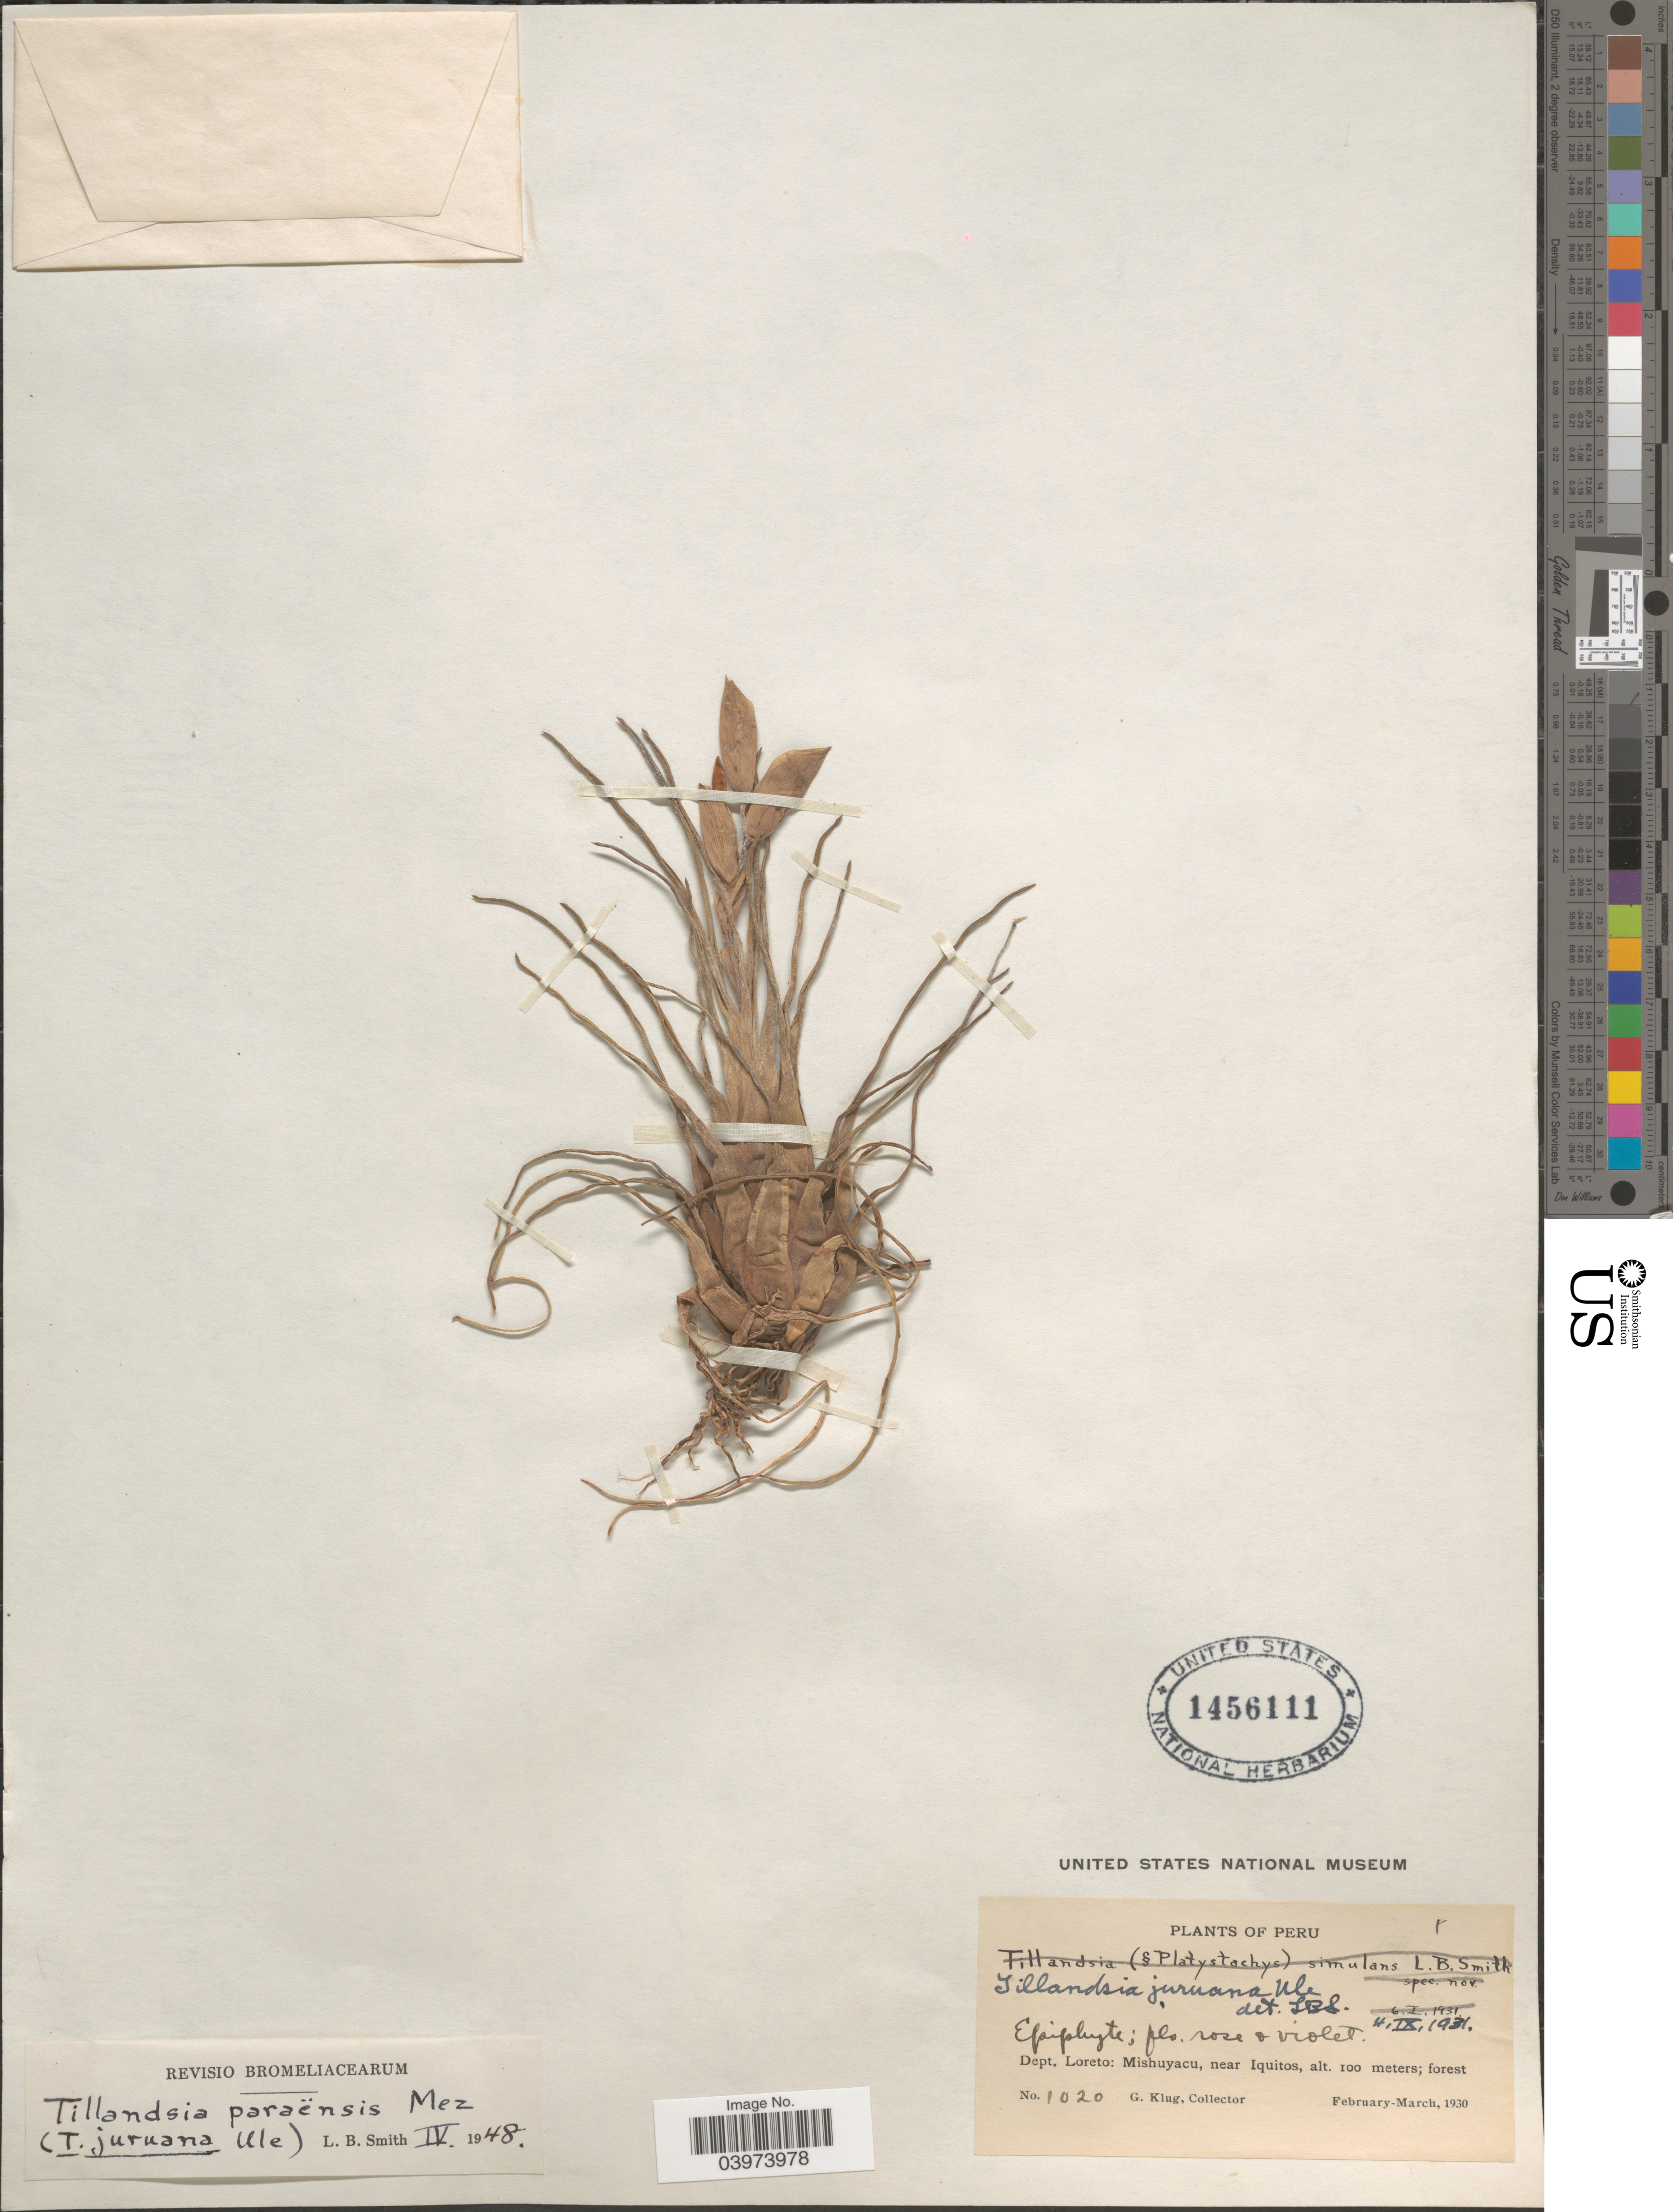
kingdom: Plantae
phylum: Tracheophyta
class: Liliopsida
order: Poales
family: Bromeliaceae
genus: Tillandsia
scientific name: Tillandsia paraensis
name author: Mez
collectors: G. Klug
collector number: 1020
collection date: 1930-02/1930-03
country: Peru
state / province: Loreto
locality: Dept. Loreto: Mishuyacu, near Iquitos.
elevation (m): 100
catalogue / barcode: US 1456111